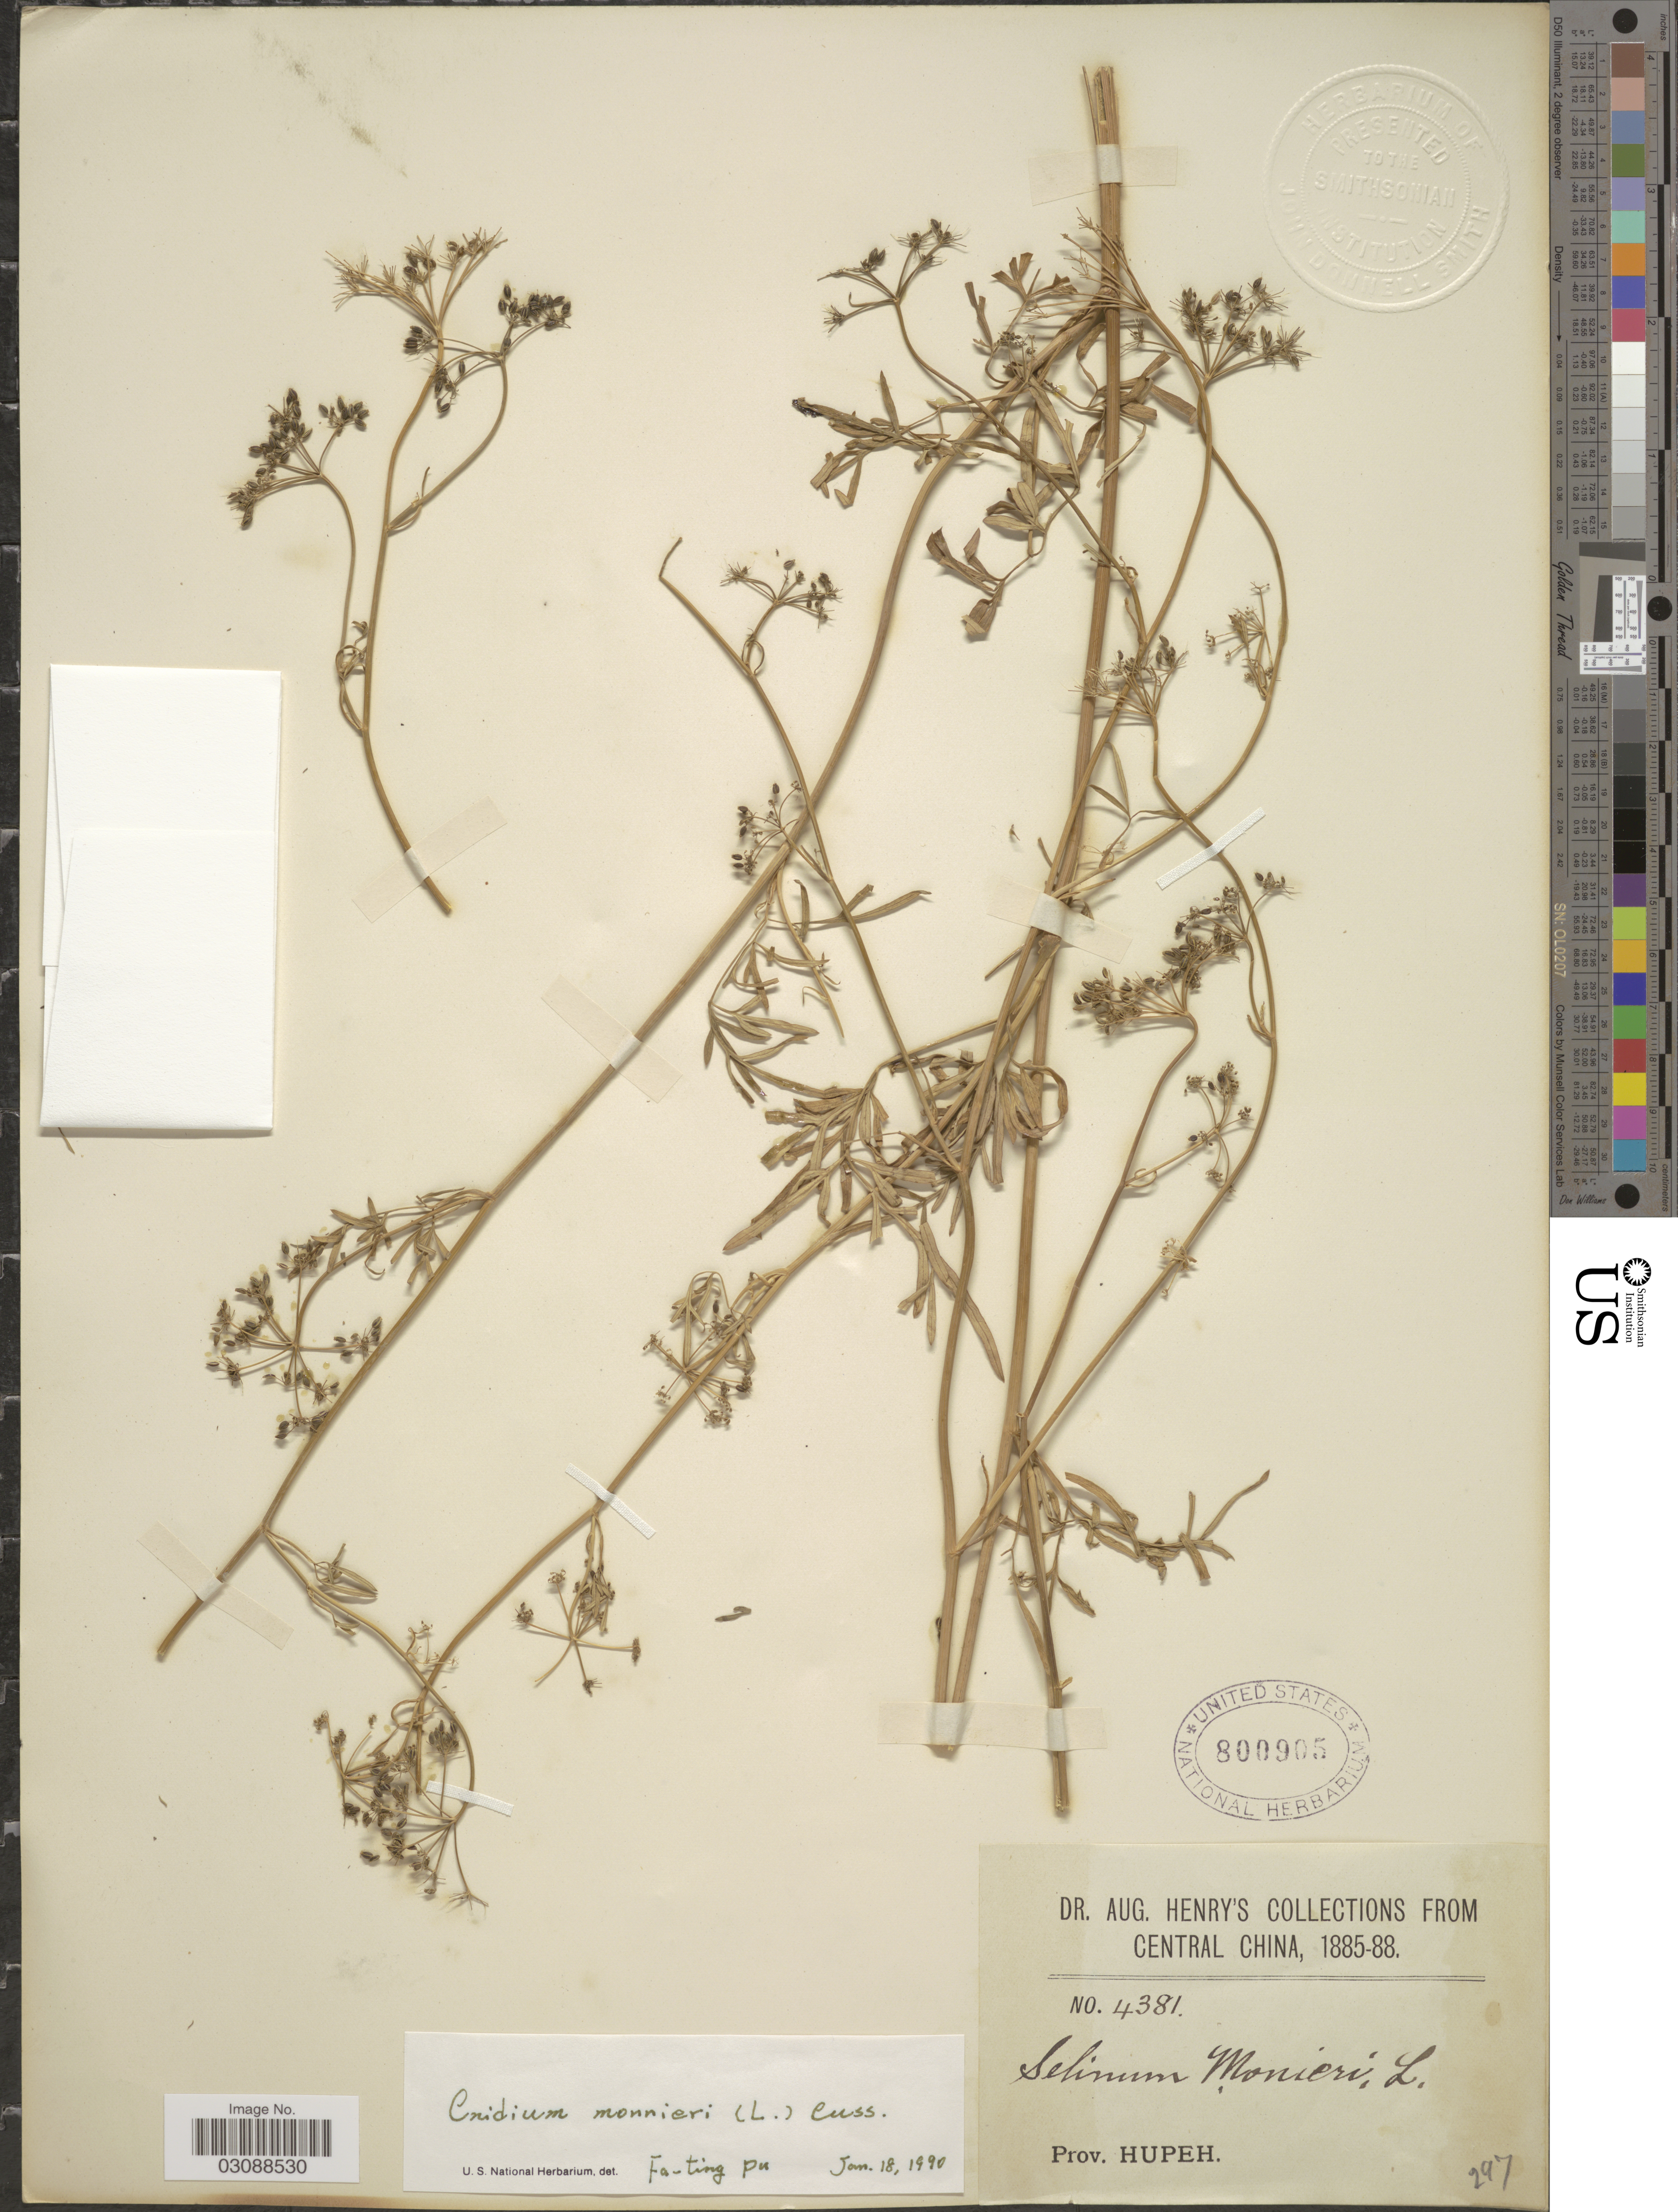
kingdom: Plantae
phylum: Tracheophyta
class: Magnoliopsida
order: Apiales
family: Apiaceae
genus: Cnidium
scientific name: Cnidium monnieri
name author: (L.) Cusson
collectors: A. Henry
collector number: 4381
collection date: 1885/1888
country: China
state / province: Hubei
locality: Central China. Prov. Hupeh.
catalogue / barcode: US 800905